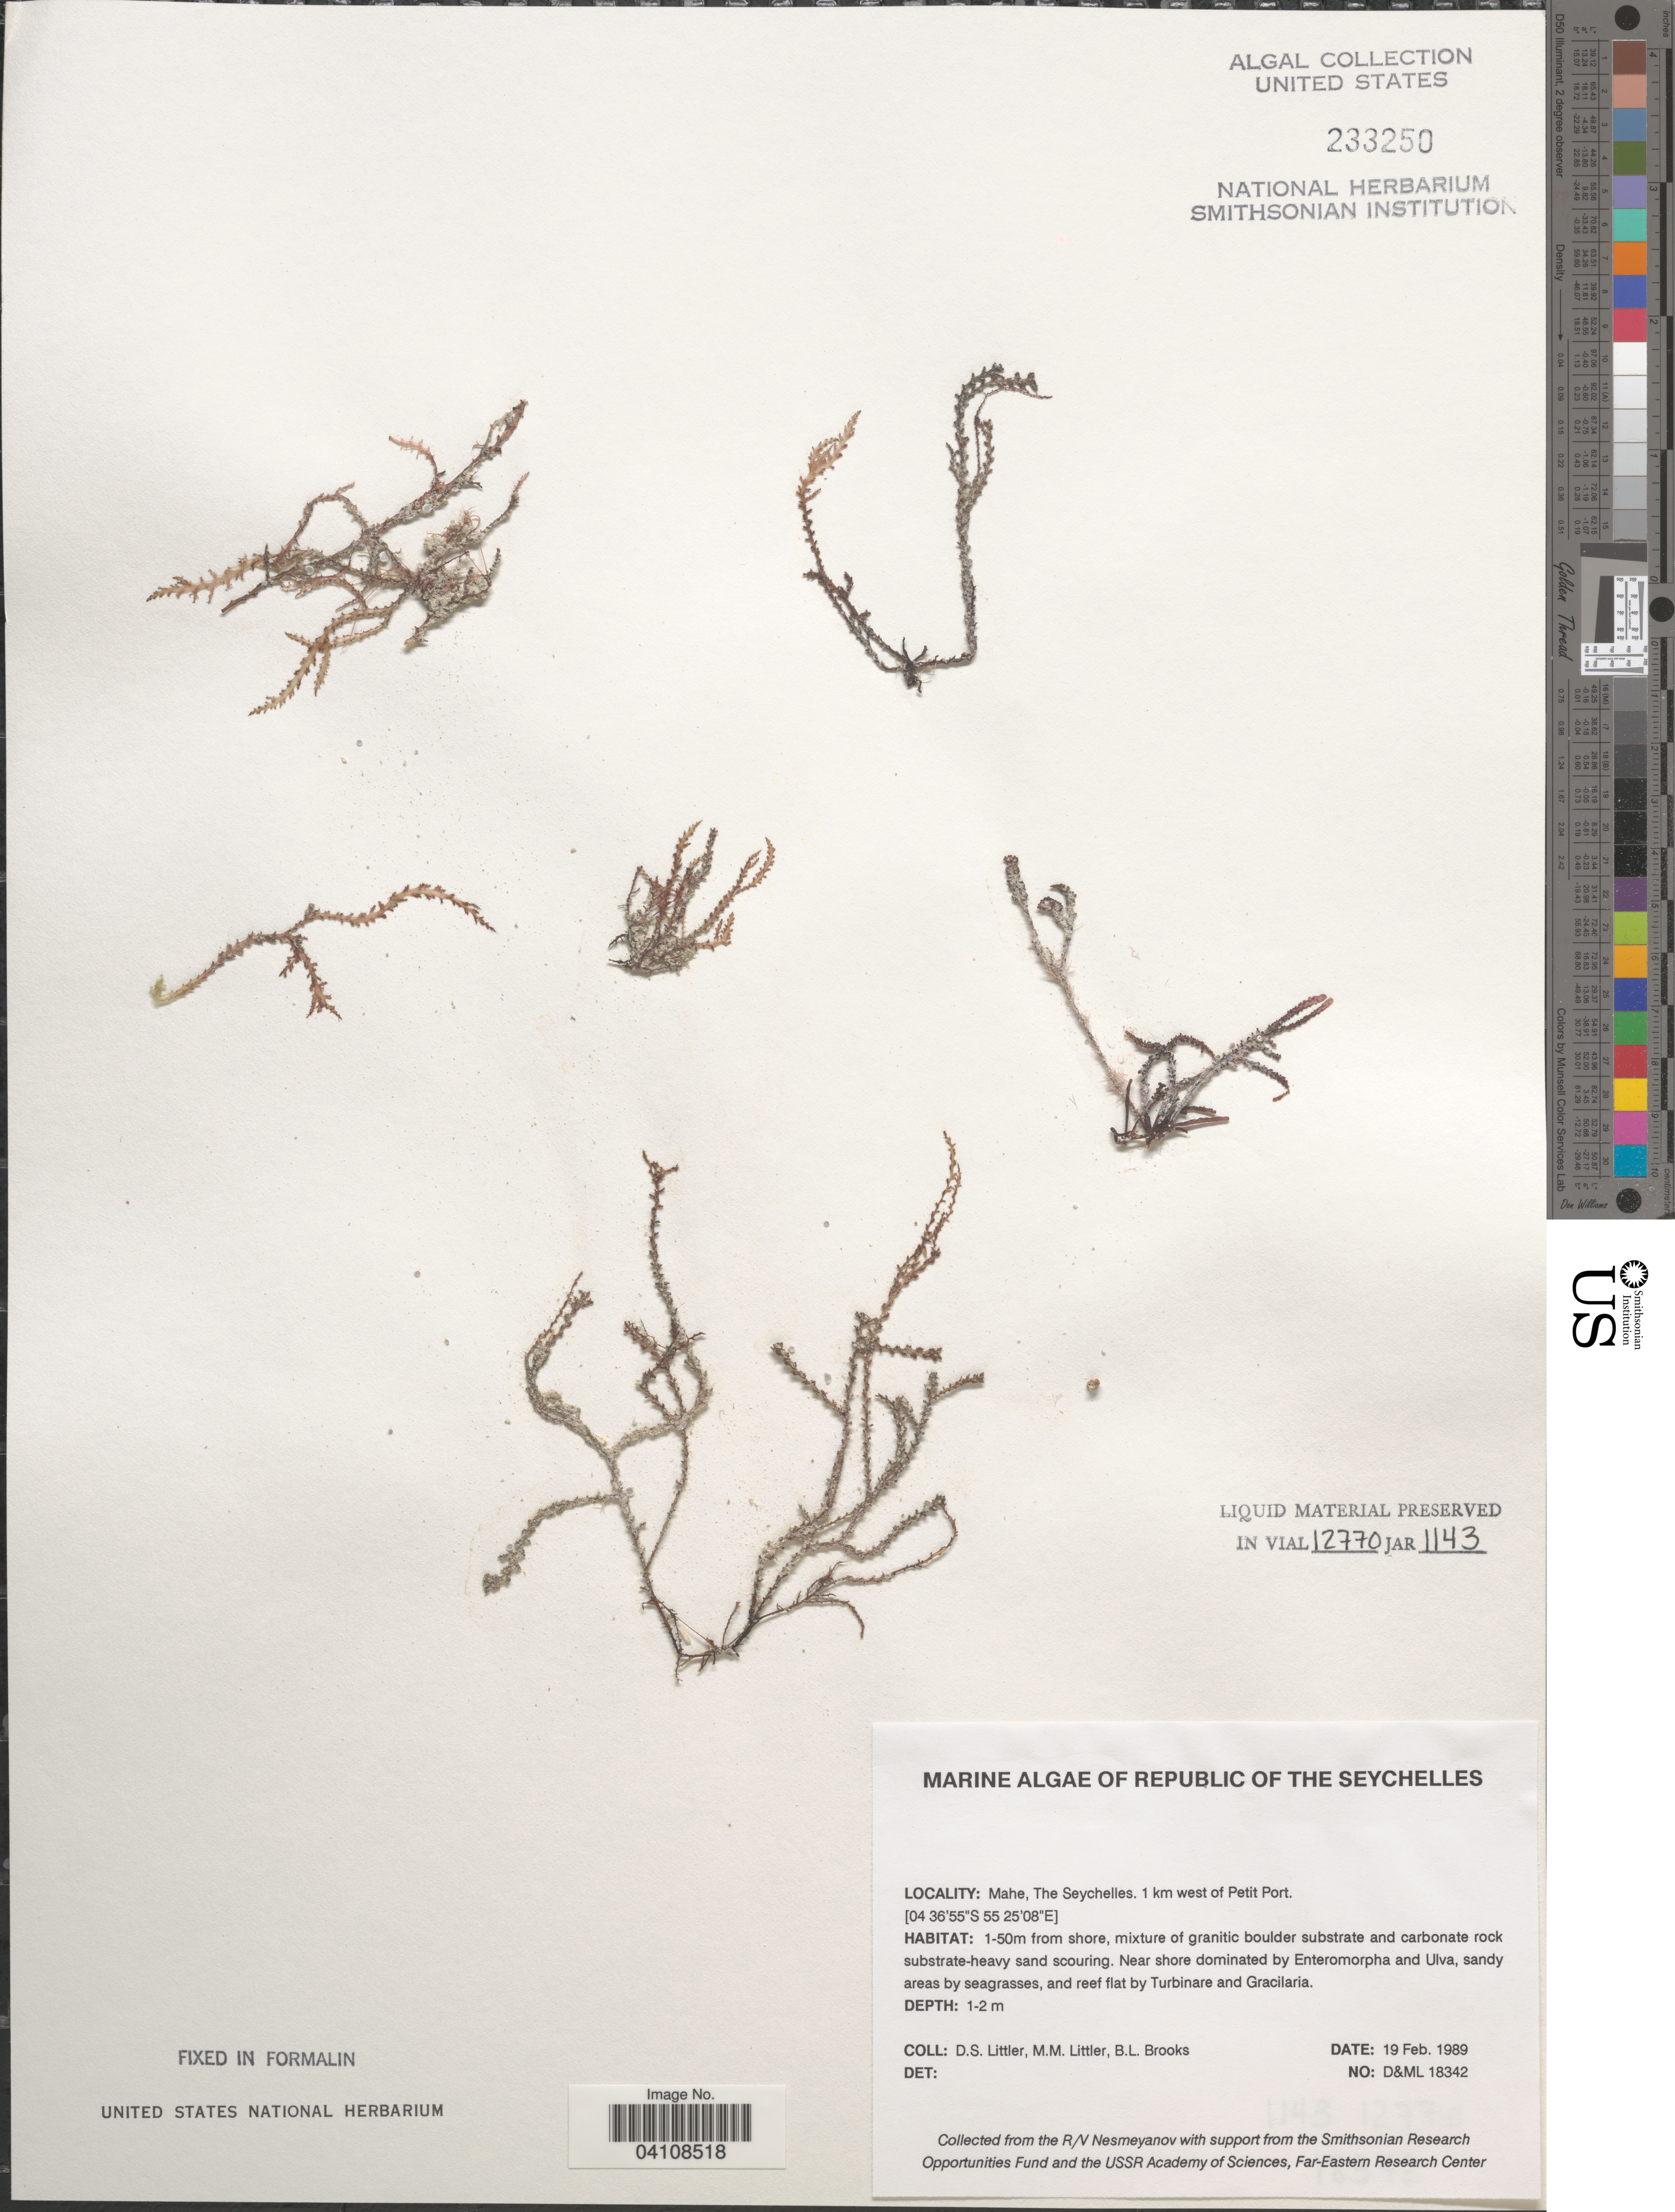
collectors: D. S. Littler & B. Brooks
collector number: D&ML18342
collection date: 1989-02-19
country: Seychelles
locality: Republic of The Seychelles. Mahe. 1 km west of Petit Port. 1-50m from shore.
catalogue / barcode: US 233250